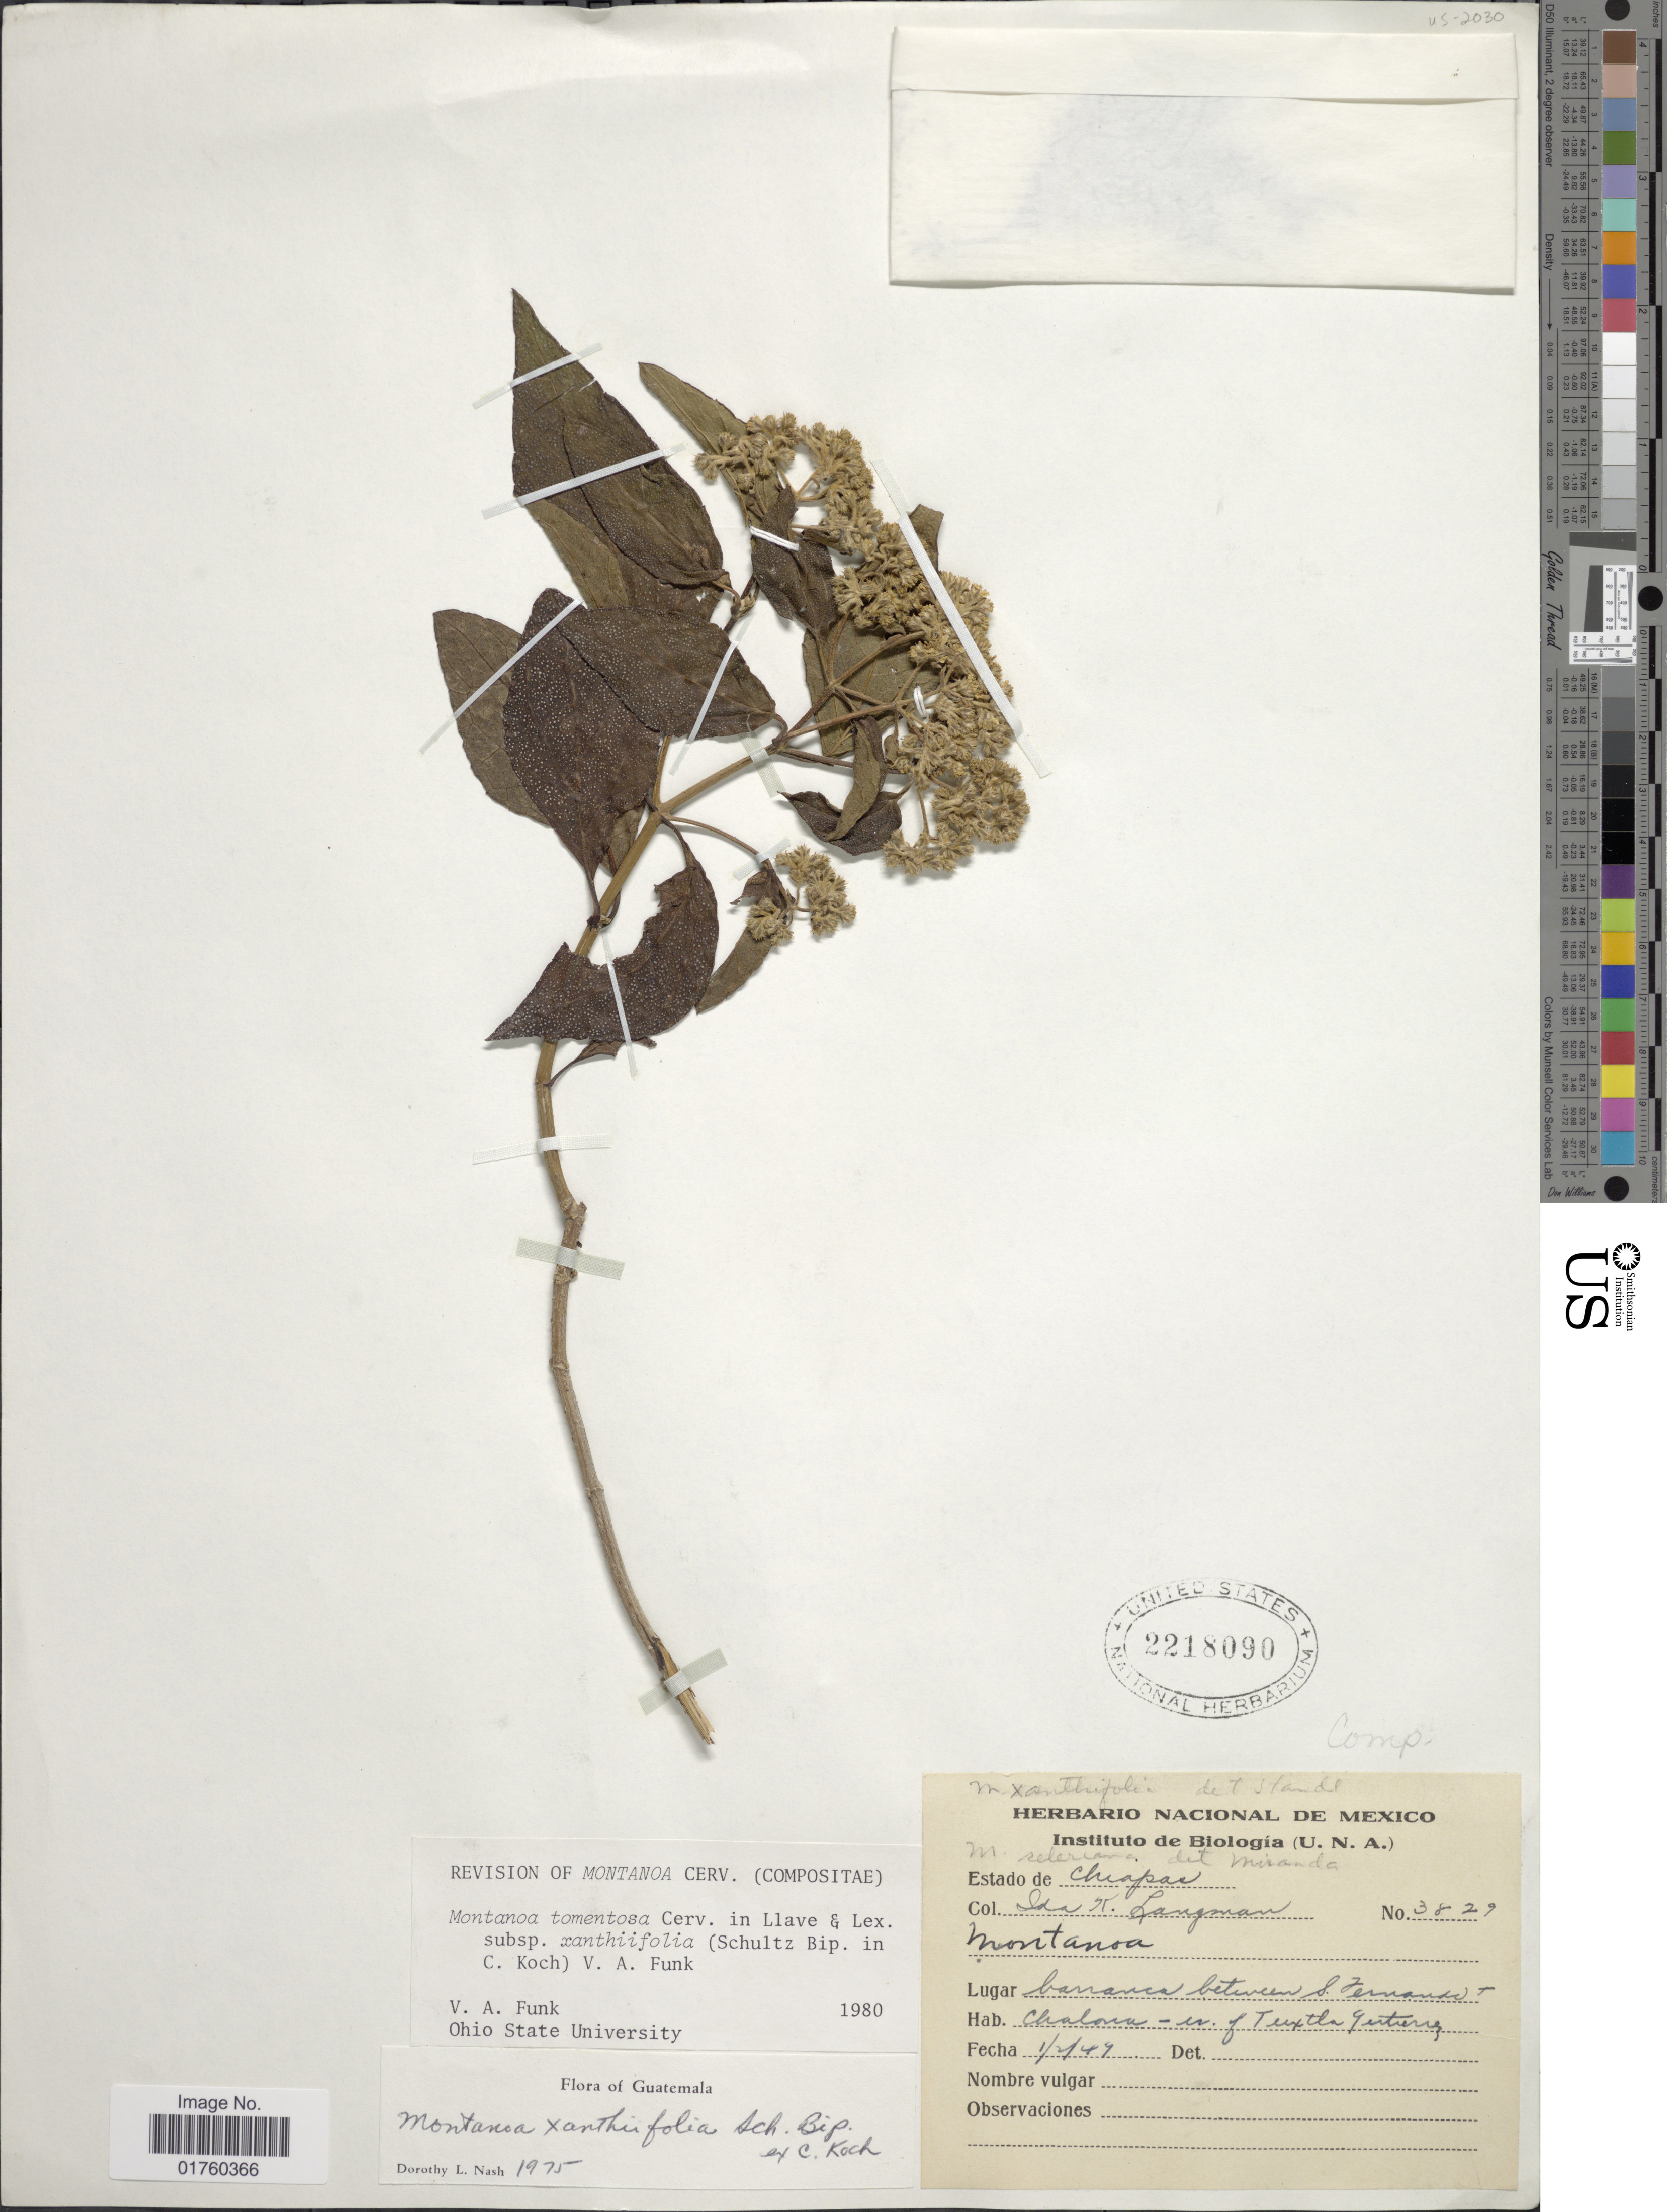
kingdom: Plantae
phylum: Tracheophyta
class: Magnoliopsida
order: Asterales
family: Asteraceae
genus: Montanoa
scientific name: Montanoa tomentosa subsp. xanthiifolia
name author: (Sch. Bip. in C. Koch) V.A. Funk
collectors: I. K. Langman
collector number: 3829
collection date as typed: Transcribed d/m/y: 1/2/49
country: Mexico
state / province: Chiapas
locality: Barranca between S. Fernando + Chalona - w. of Tuxtla Gutiérrez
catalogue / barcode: US 2218090